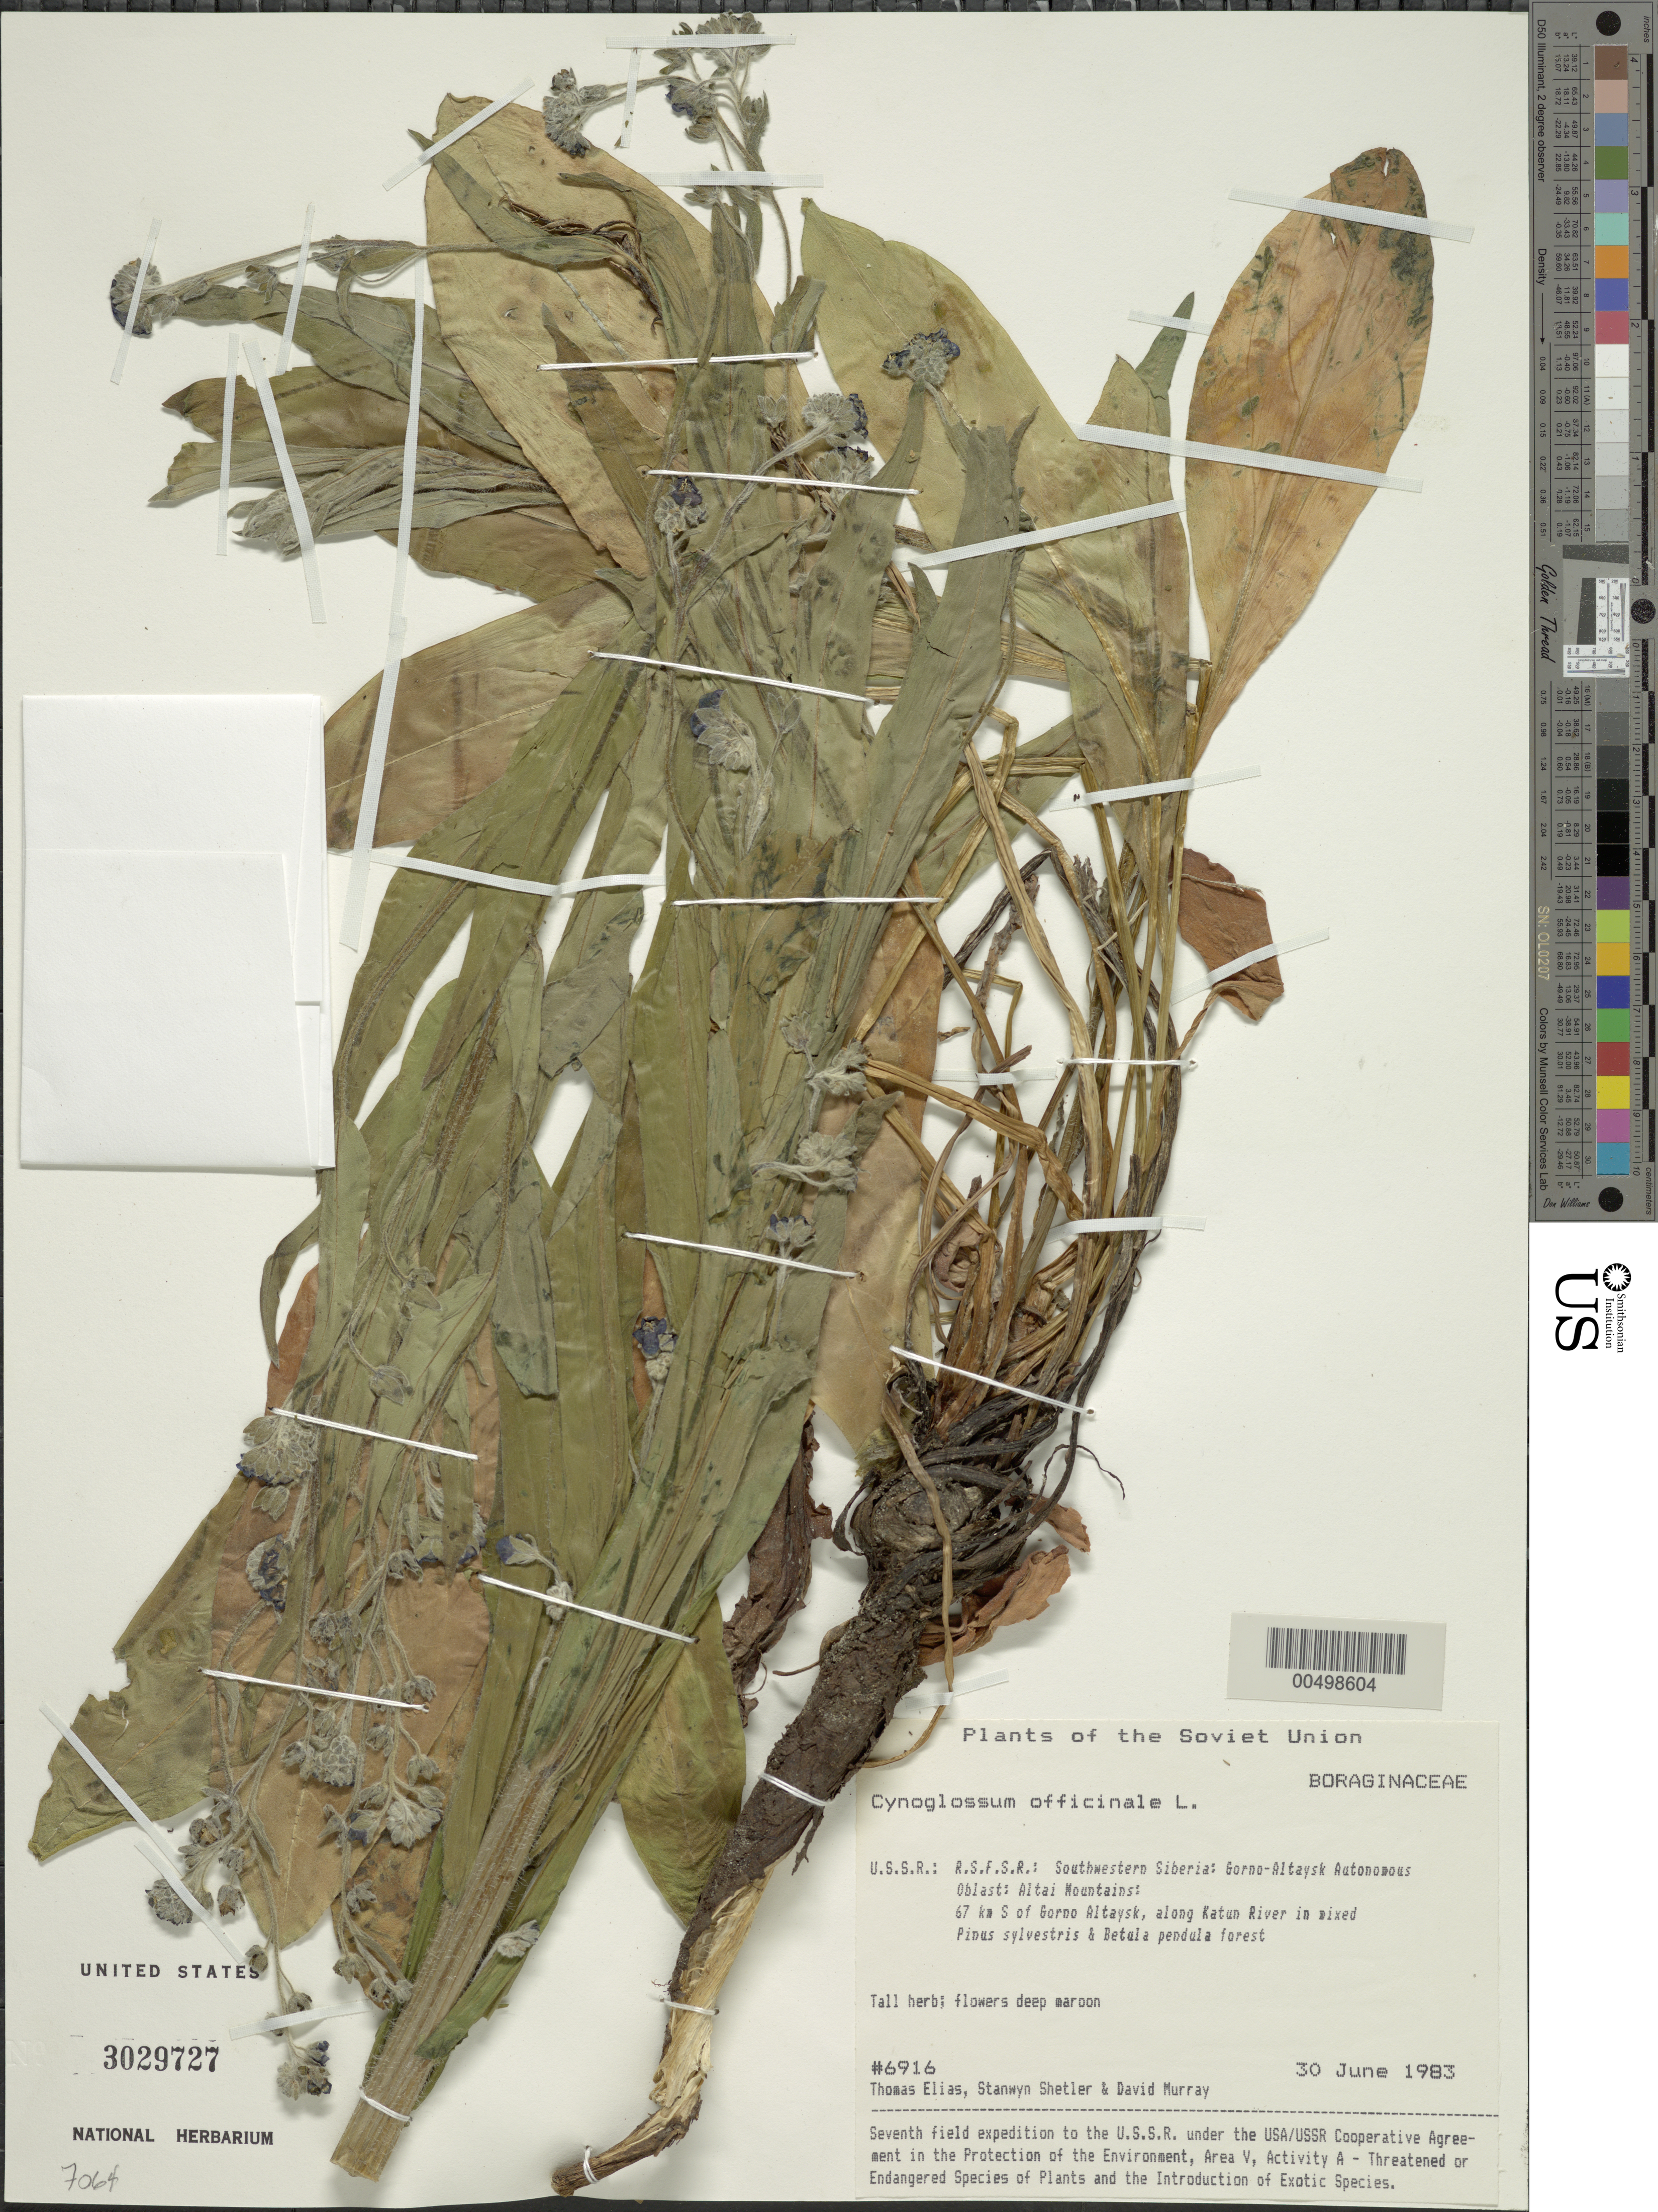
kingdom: Plantae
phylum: Tracheophyta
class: Magnoliopsida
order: Boraginales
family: Boraginaceae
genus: Cynoglossum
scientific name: Cynoglossum officinale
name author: L.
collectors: T. Elias, S. Shetler & D. F. Murray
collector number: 6916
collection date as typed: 30 Jun 1983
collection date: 1983-06-30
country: Russian Federation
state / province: Altai Republic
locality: Altai Mountains, 67 km S of Gorno-Altaysk, along Katun River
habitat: mixed Pinus sylvestris and Betula pendula forest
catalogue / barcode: US 3029727